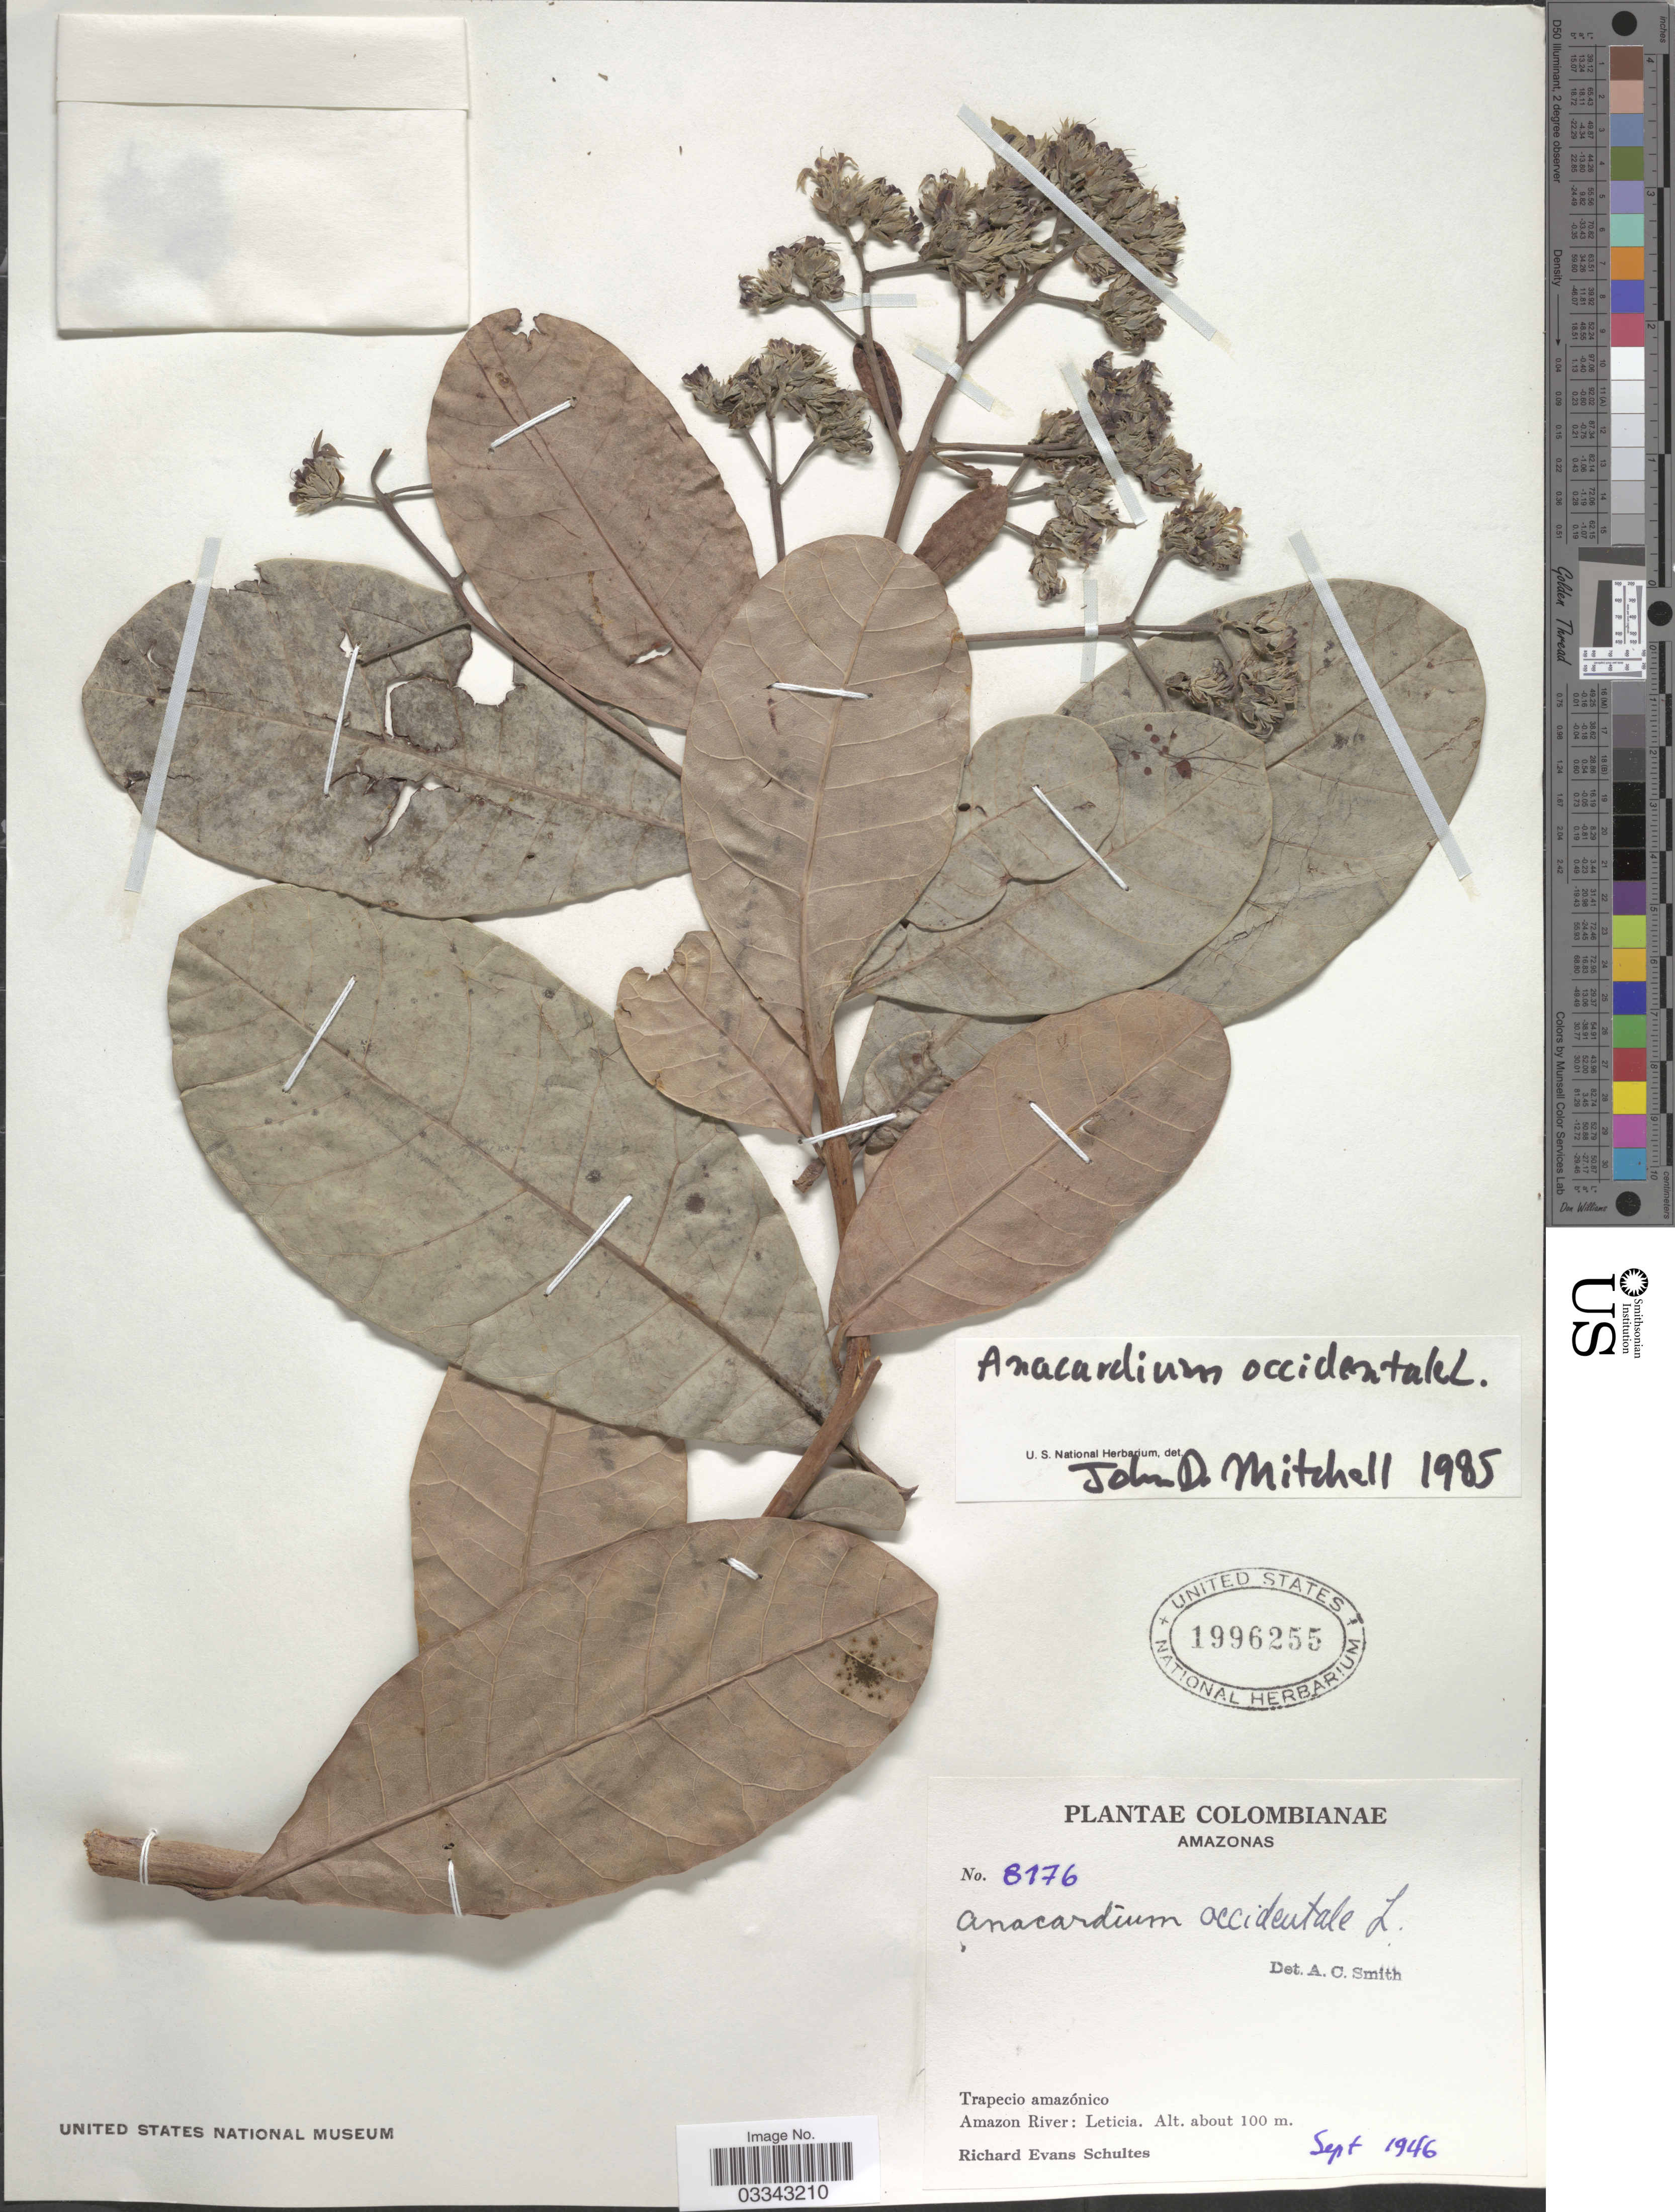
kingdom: Plantae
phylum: Tracheophyta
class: Magnoliopsida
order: Sapindales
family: Anacardiaceae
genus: Anacardium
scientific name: Anacardium occidentale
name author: L.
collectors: R. E. Schultes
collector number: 8176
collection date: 1946-09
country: Colombia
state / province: Amazônas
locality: Trapecio amazónico. Amazon River: Leticia.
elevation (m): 100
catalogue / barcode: US 1996255